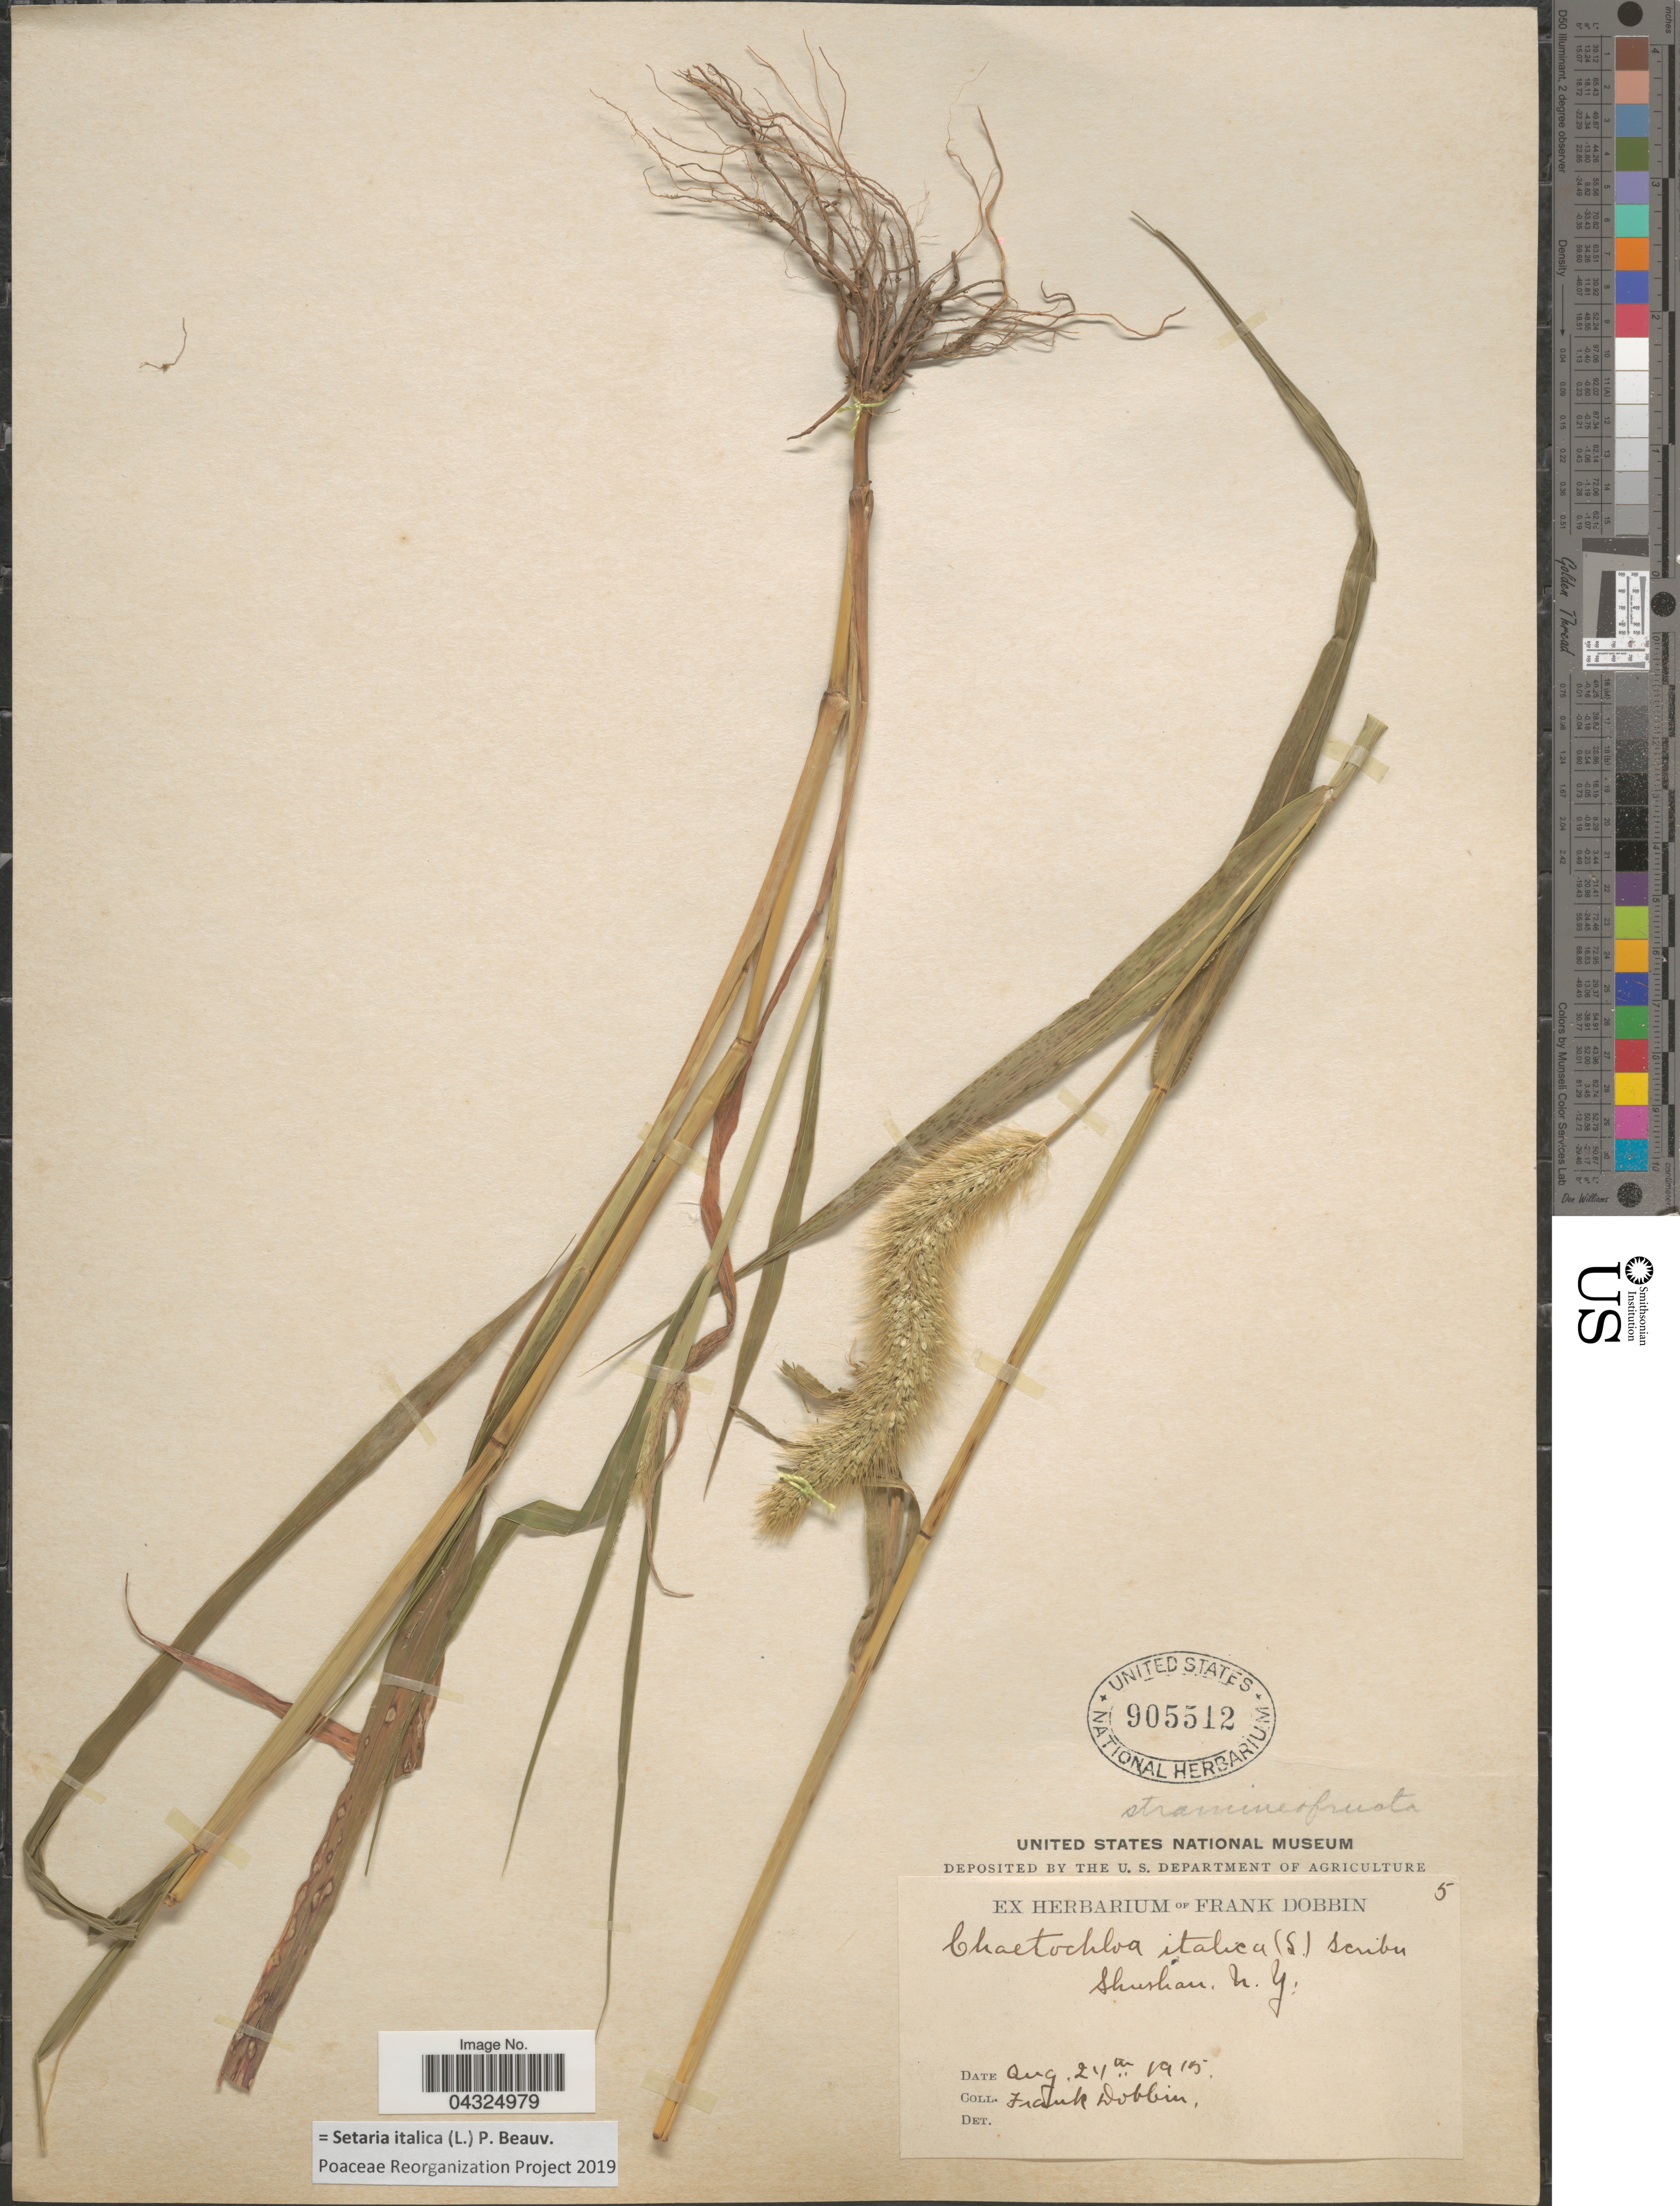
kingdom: Plantae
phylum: Tracheophyta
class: Liliopsida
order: Poales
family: Poaceae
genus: Setaria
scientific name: Setaria italica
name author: (L.) P. Beauv.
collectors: F. Dobbin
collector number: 5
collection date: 1915-08-24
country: United States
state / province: New York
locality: Shushan.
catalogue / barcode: US 905512